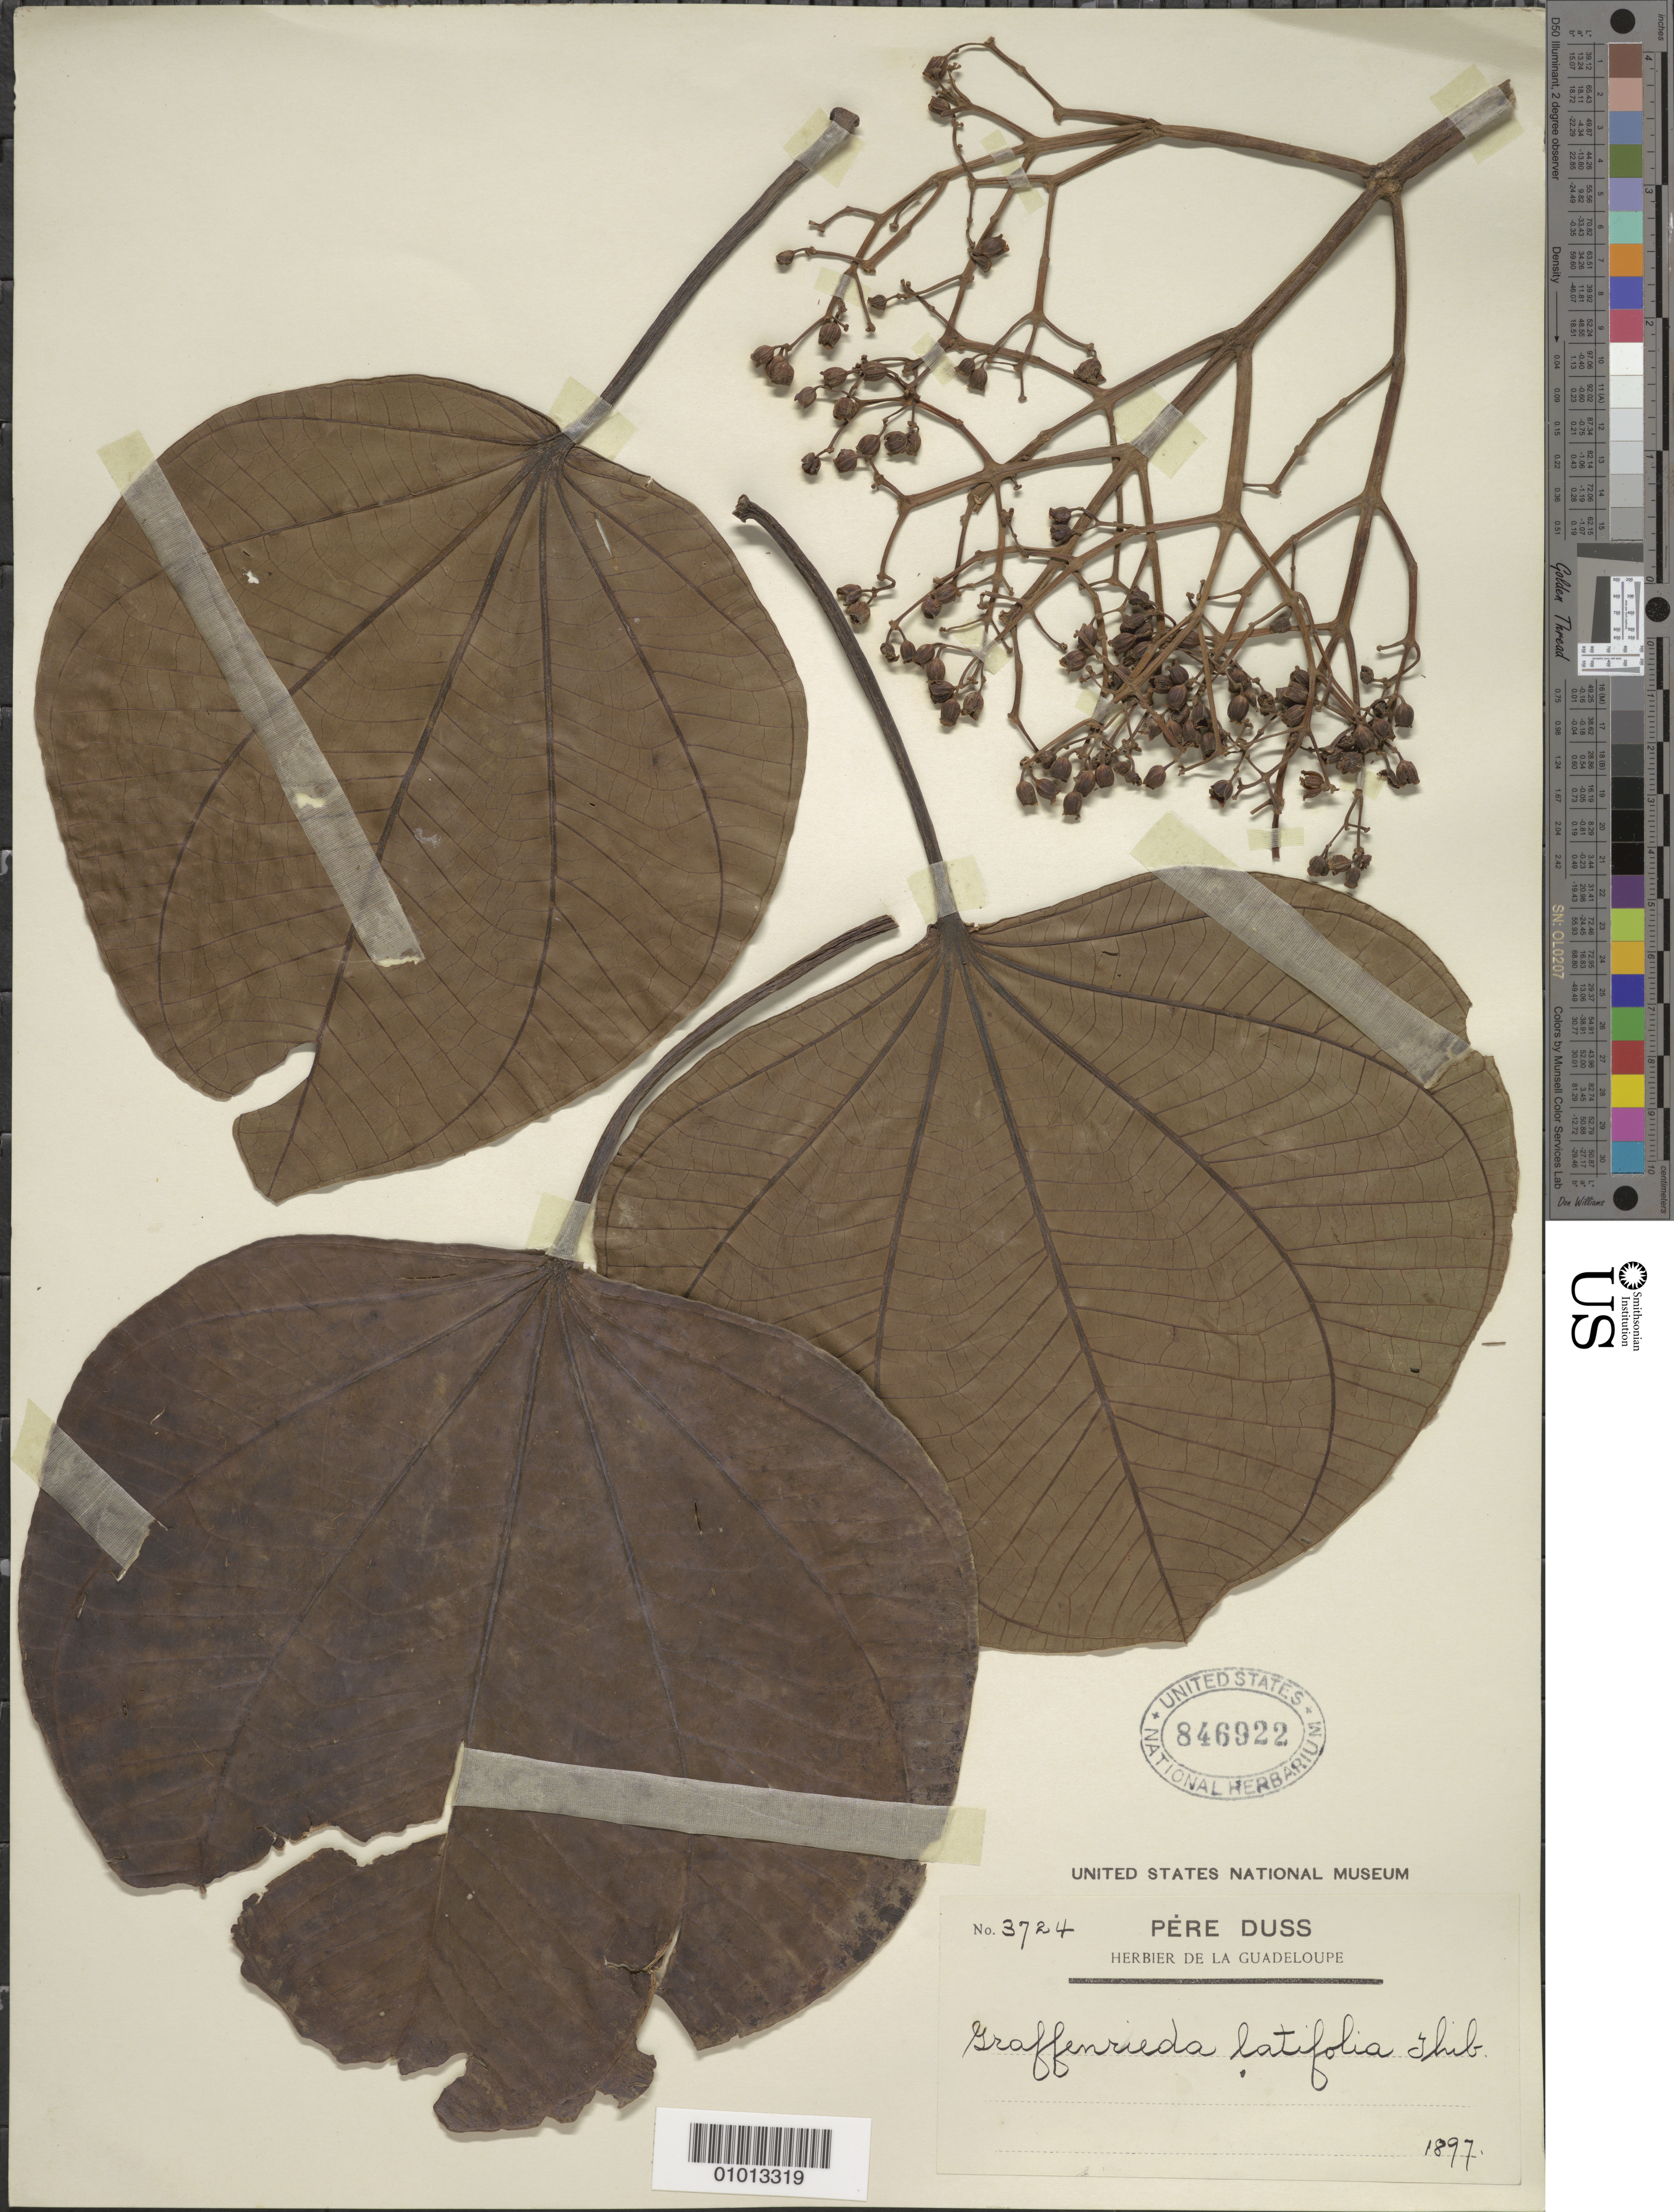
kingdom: Plantae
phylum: Tracheophyta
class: Magnoliopsida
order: Myrtales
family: Melastomataceae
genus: Graffenrieda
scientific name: Graffenrieda latifolia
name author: (Naudin) Triana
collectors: Père Duss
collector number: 3724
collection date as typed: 1897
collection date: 1897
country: Guadeloupe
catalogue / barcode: US 846922